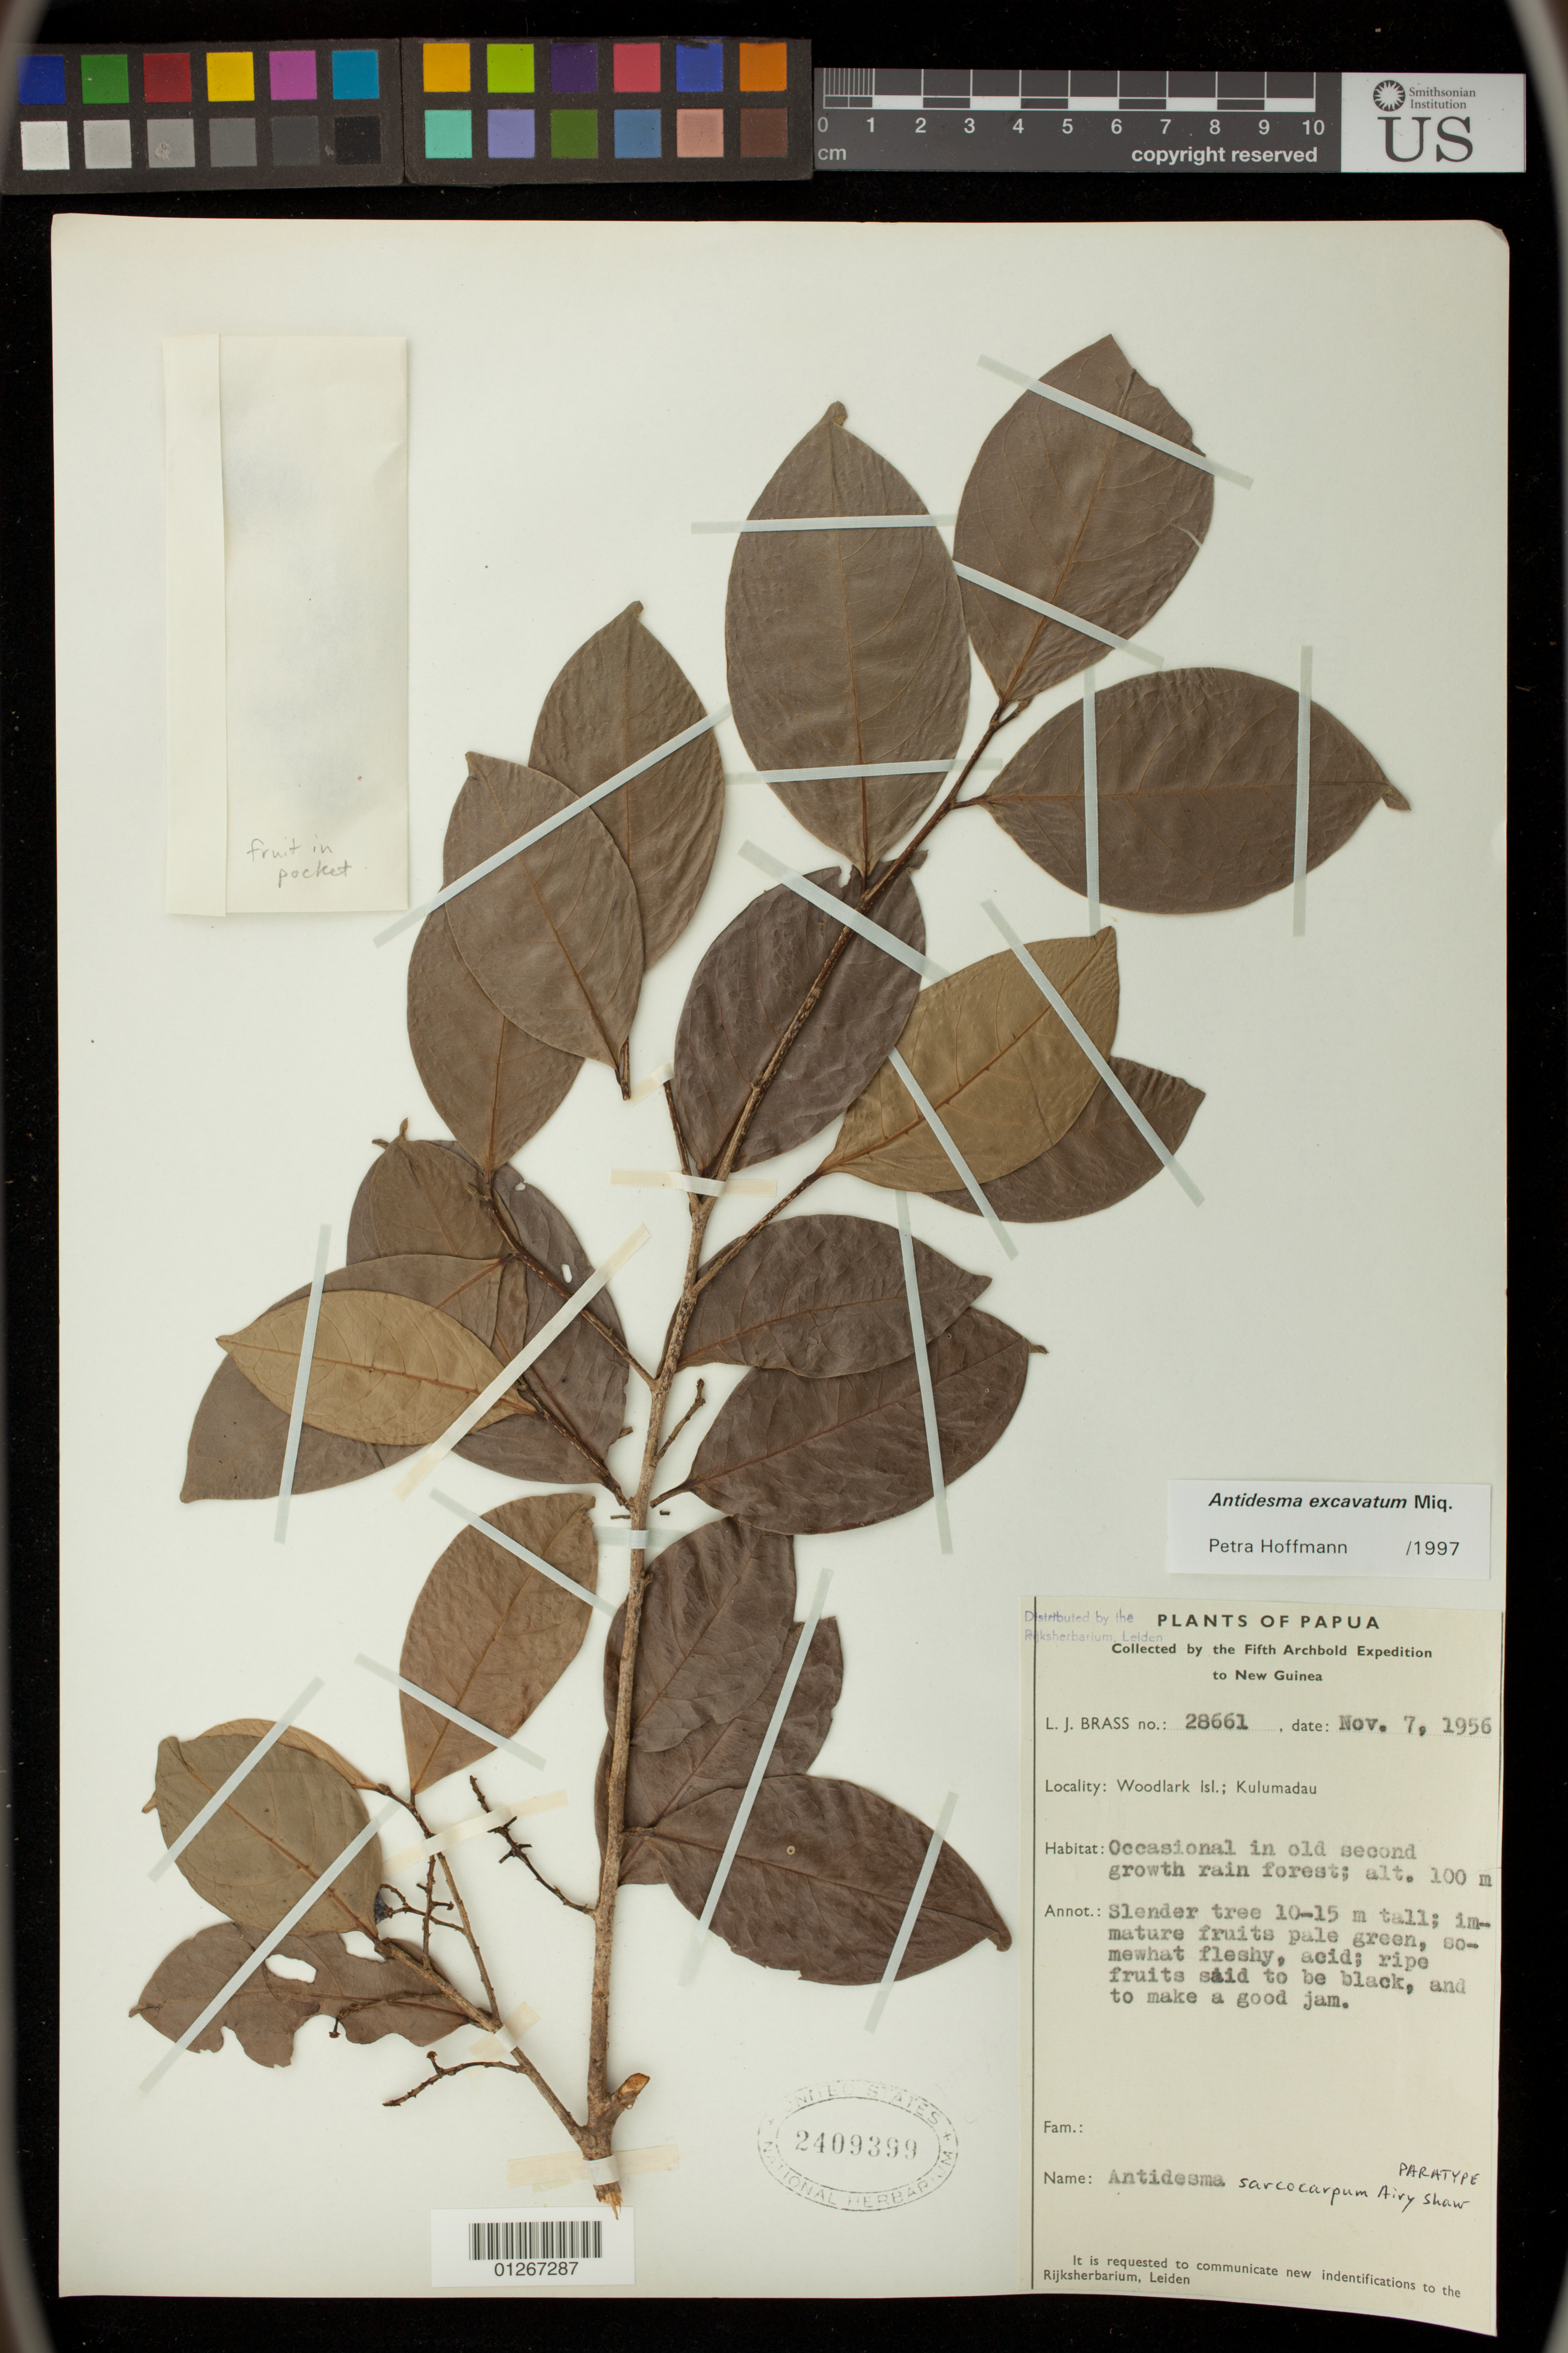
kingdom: Plantae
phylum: Tracheophyta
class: Magnoliopsida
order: Malpighiales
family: Phyllanthaceae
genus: Antidesma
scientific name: Antidesma excavatum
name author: Miq.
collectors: L. J. Brass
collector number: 28661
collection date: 1956-11-07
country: Papua New Guinea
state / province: Milne Bay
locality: Woodlark Isl; Kulumadau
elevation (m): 100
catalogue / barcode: US 2409399